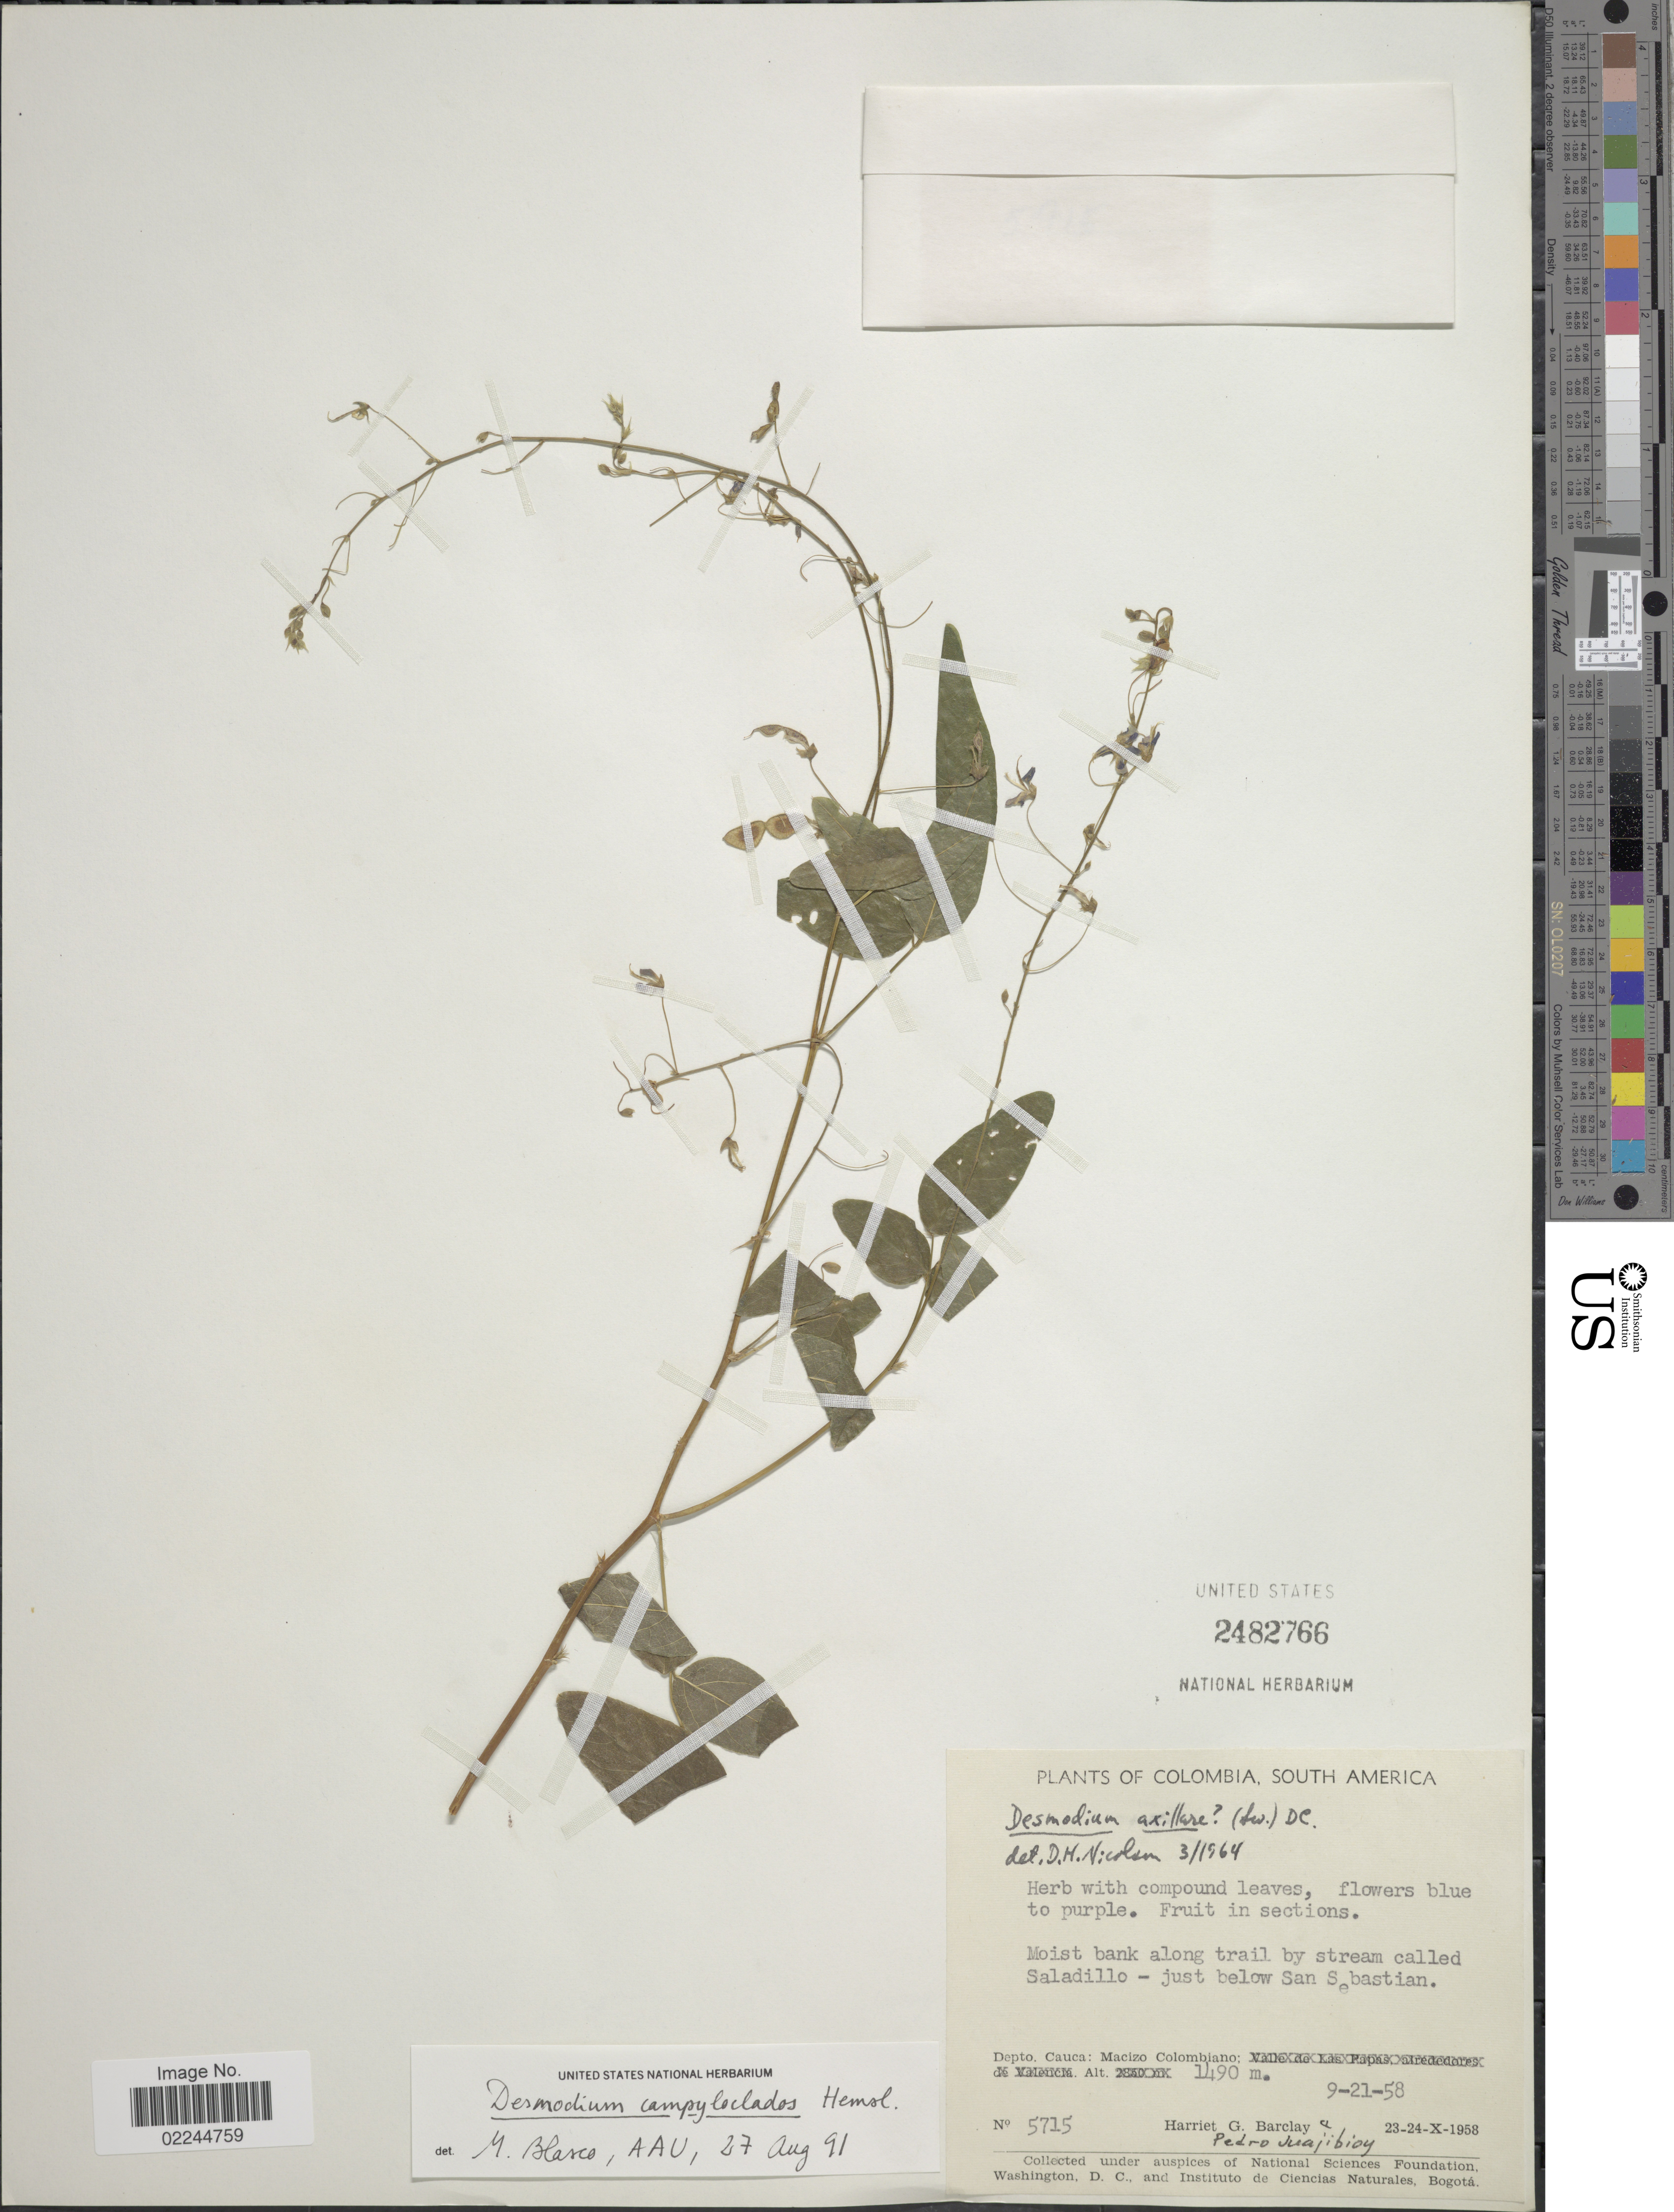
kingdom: Plantae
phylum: Tracheophyta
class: Magnoliopsida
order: Fabales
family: Fabaceae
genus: Desmodium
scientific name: Desmodium campyloclados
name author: Hemsl.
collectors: H. G. Barclay & P. Juajibioy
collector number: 5715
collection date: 1958-09-21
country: Colombia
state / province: Cauca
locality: Along trail by stream calles Saladillo, just below San Sebastian, Macizo Colombiano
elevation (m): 1490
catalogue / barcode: US 2482766